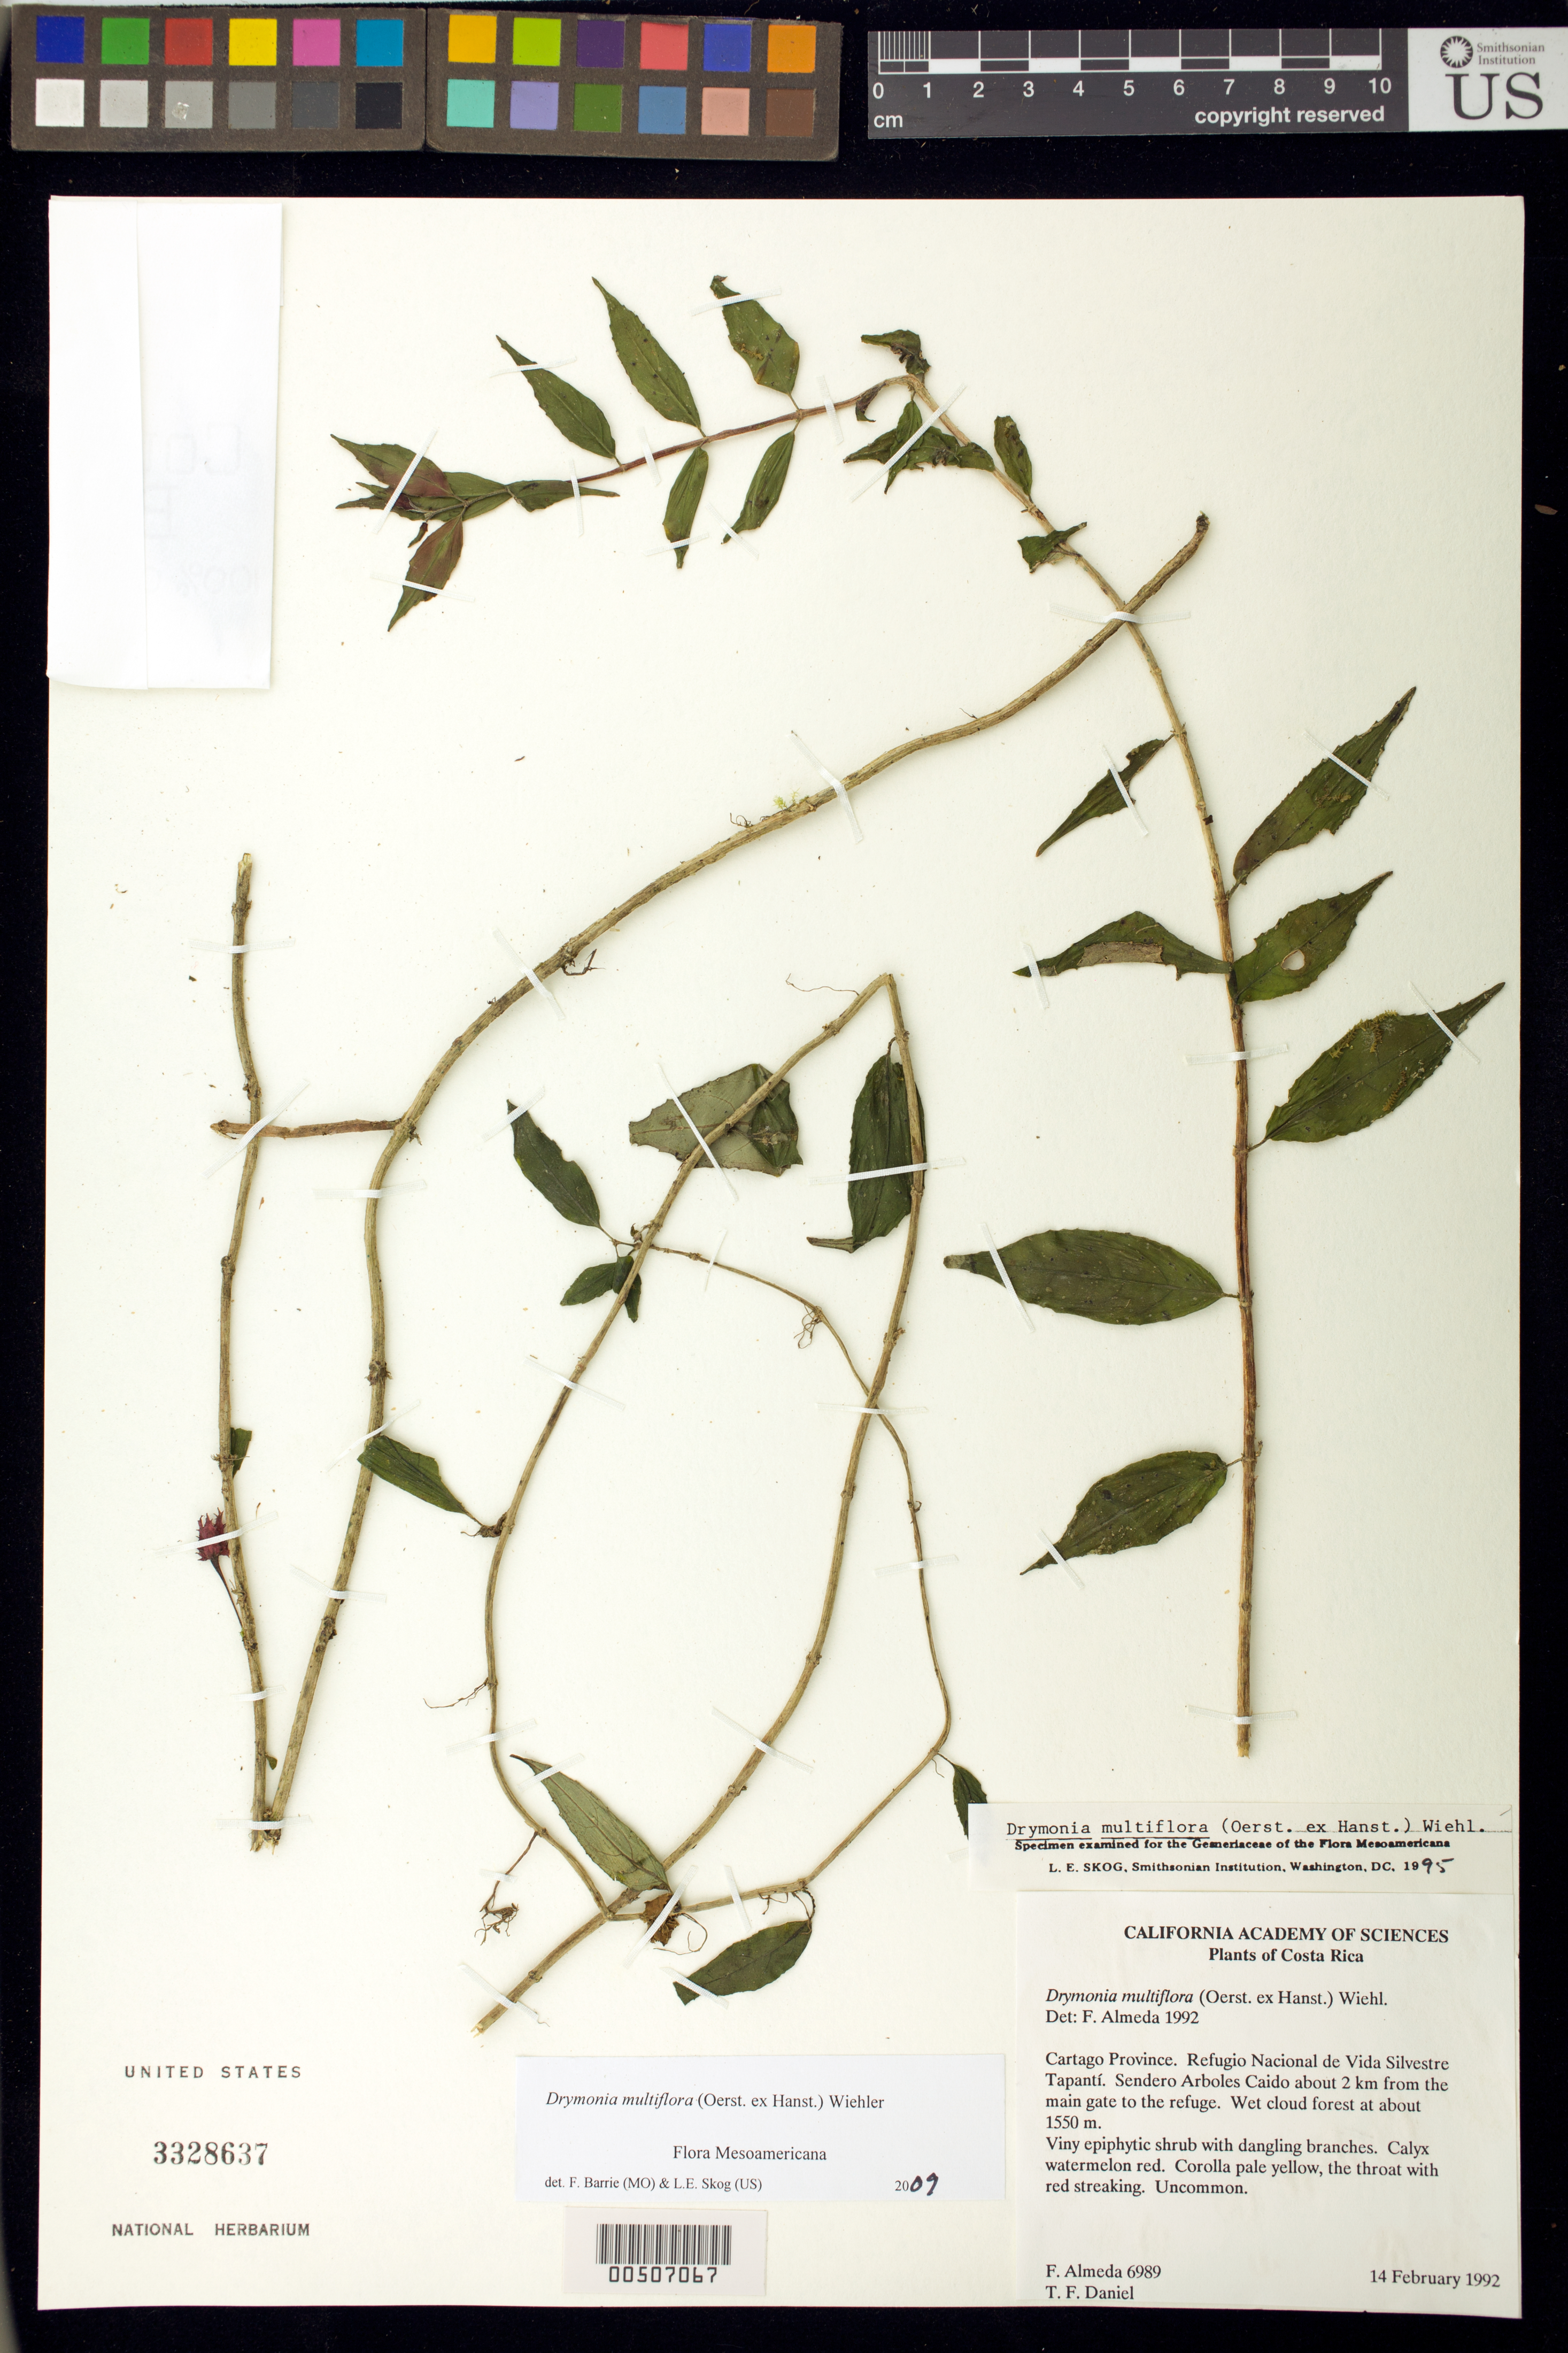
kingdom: Plantae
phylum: Tracheophyta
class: Magnoliopsida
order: Lamiales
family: Gesneriaceae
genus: Drymonia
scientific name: Drymonia multiflora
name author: (Oerst. ex Hanst.) Wiehler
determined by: Skog, Laurence E.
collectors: F. Almeda & T. F. Daniel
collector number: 6989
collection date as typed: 14 Feb 1992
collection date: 1992-02-14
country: Costa Rica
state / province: Cartago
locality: Refugio Nacional de Vida Silvestre Tapantí, Sendero Arboles Caido about 2 km from the main gate to the refugio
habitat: wet cloud forest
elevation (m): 1550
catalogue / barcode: US 3328637